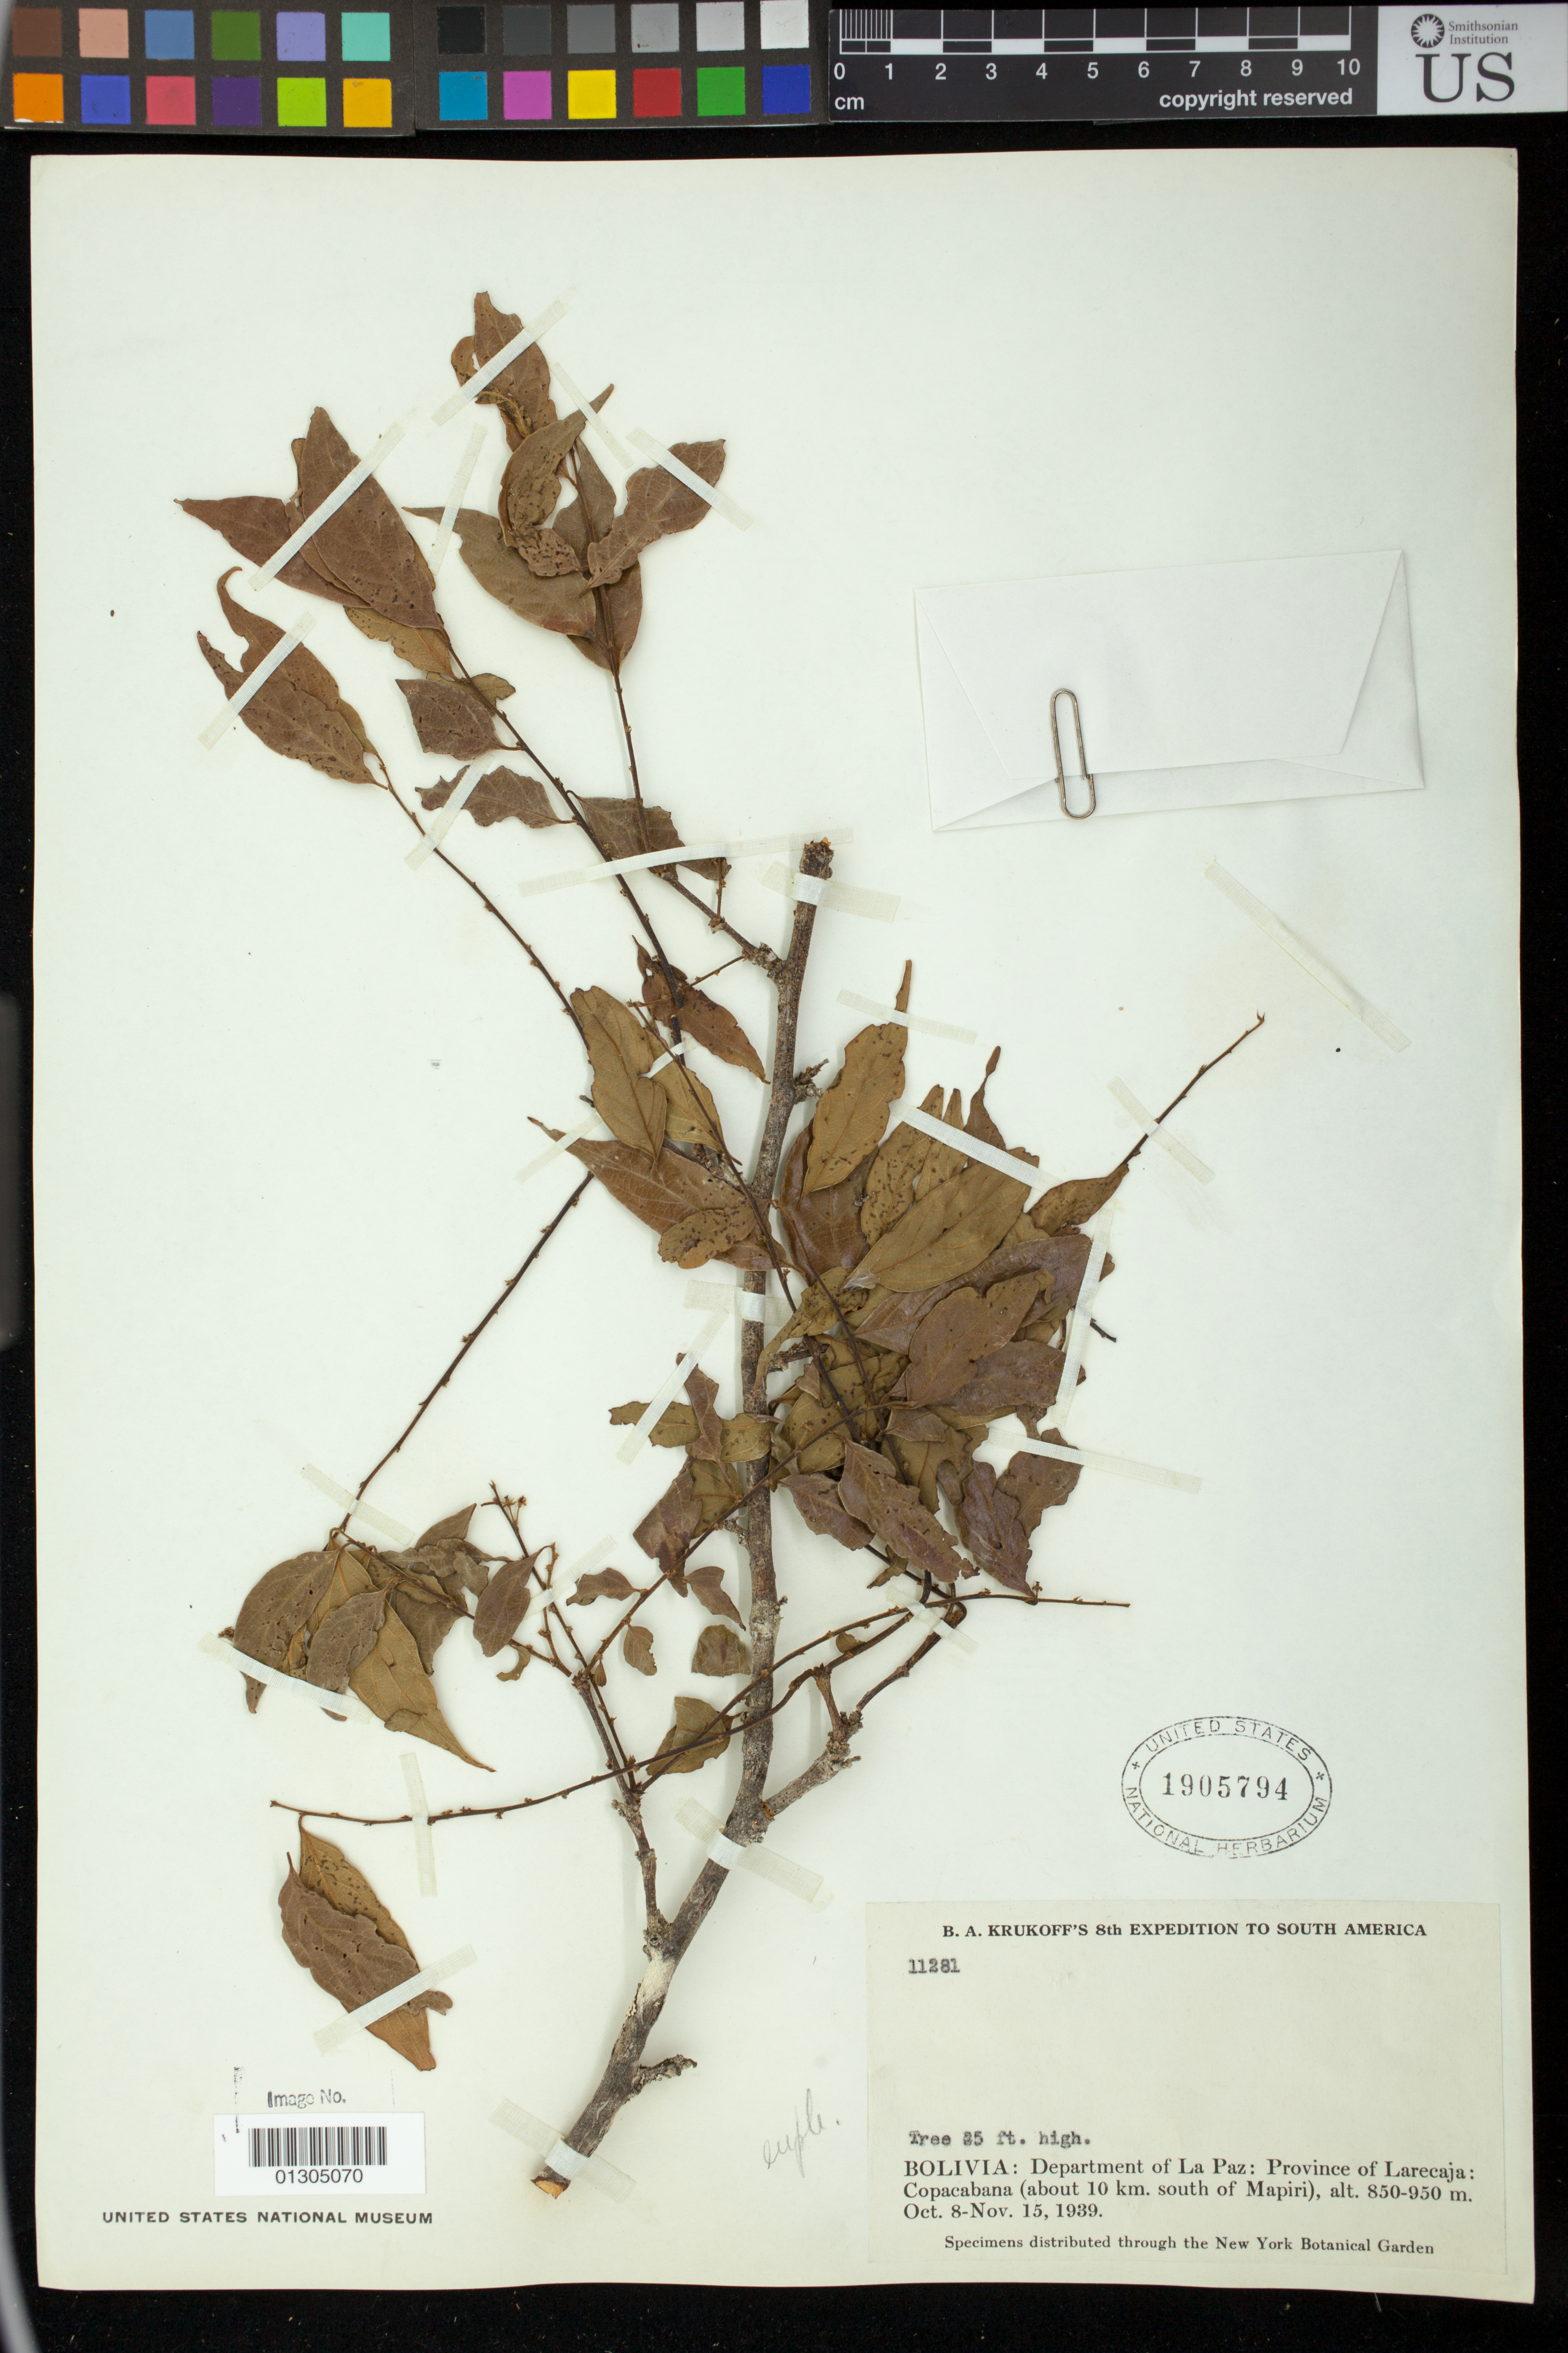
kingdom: Plantae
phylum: Tracheophyta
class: Magnoliopsida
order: Malpighiales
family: Euphorbiaceae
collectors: B. A. Krukoff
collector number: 11281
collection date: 1939-10-08/1939-11-15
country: Bolivia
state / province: La Paz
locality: Province of Larecaja: Copacabana (about 10 km south of Mapiri)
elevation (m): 850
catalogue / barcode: US 1905794